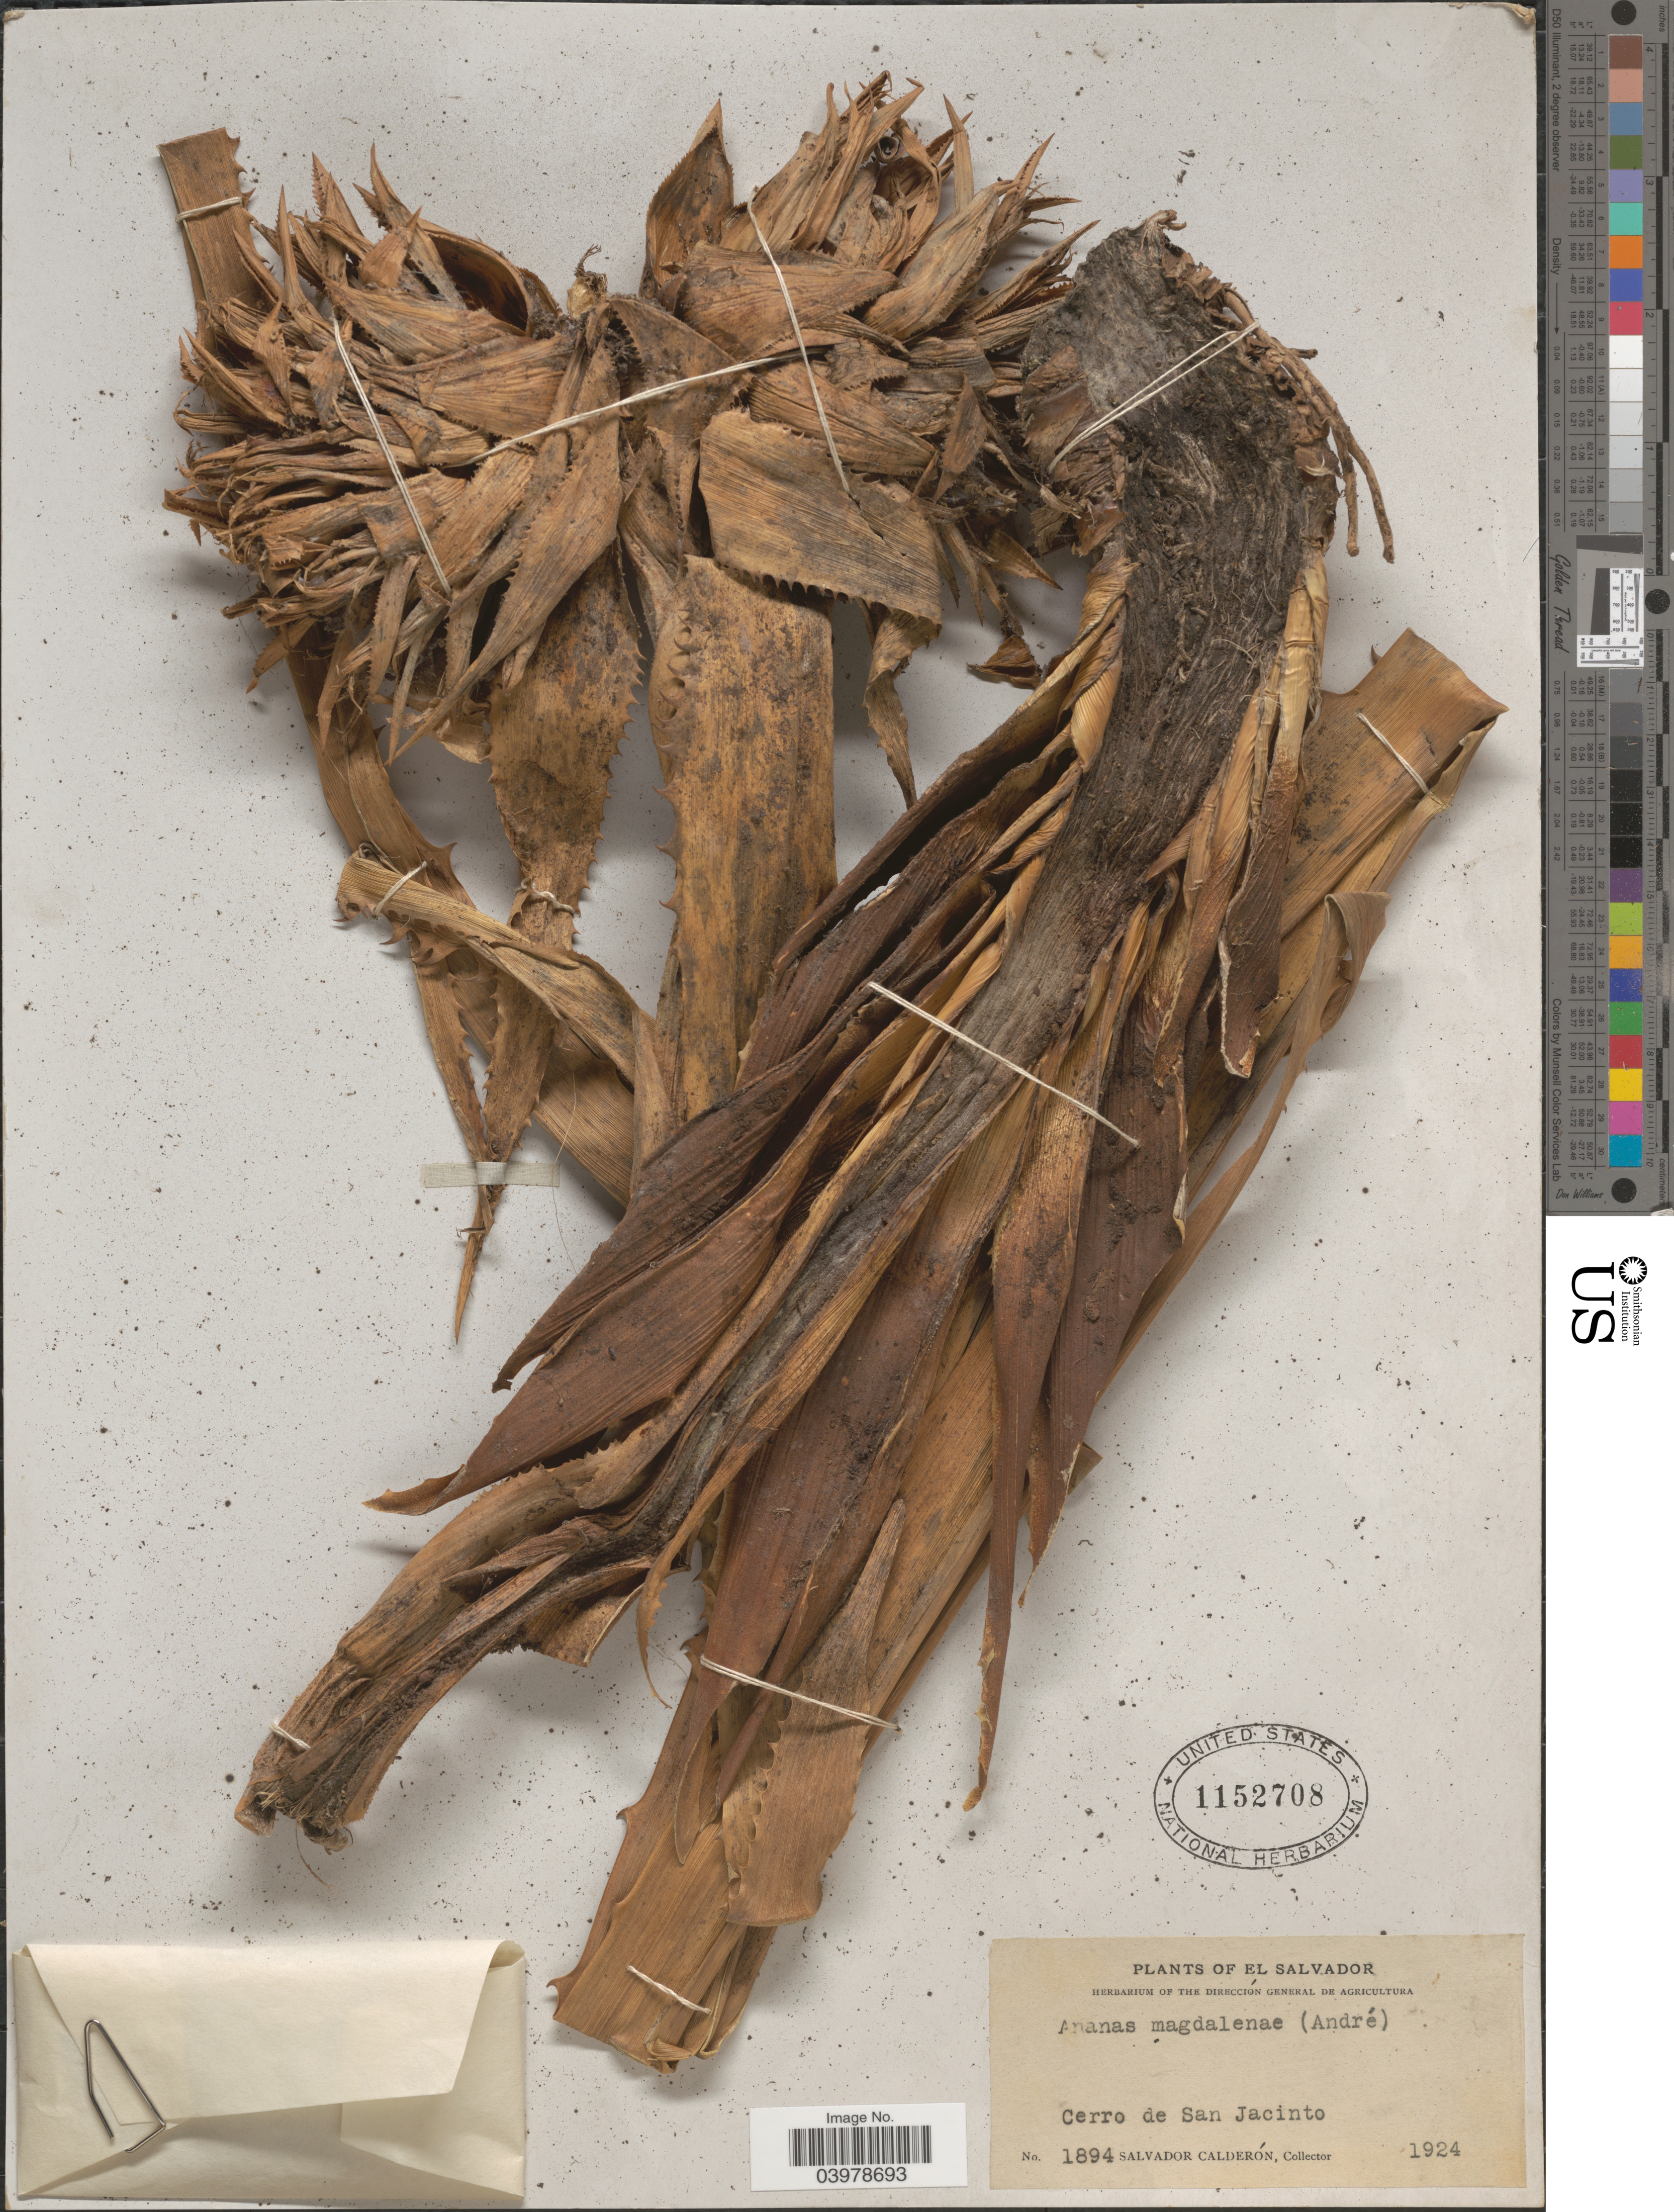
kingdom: Plantae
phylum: Tracheophyta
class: Liliopsida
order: Poales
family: Bromeliaceae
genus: Aechmea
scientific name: Aechmea magdalenae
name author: (André) André ex Baker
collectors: S. Calderón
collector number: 1894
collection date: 1924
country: El Salvador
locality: Cerro de San Jacinto.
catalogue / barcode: US 1152708